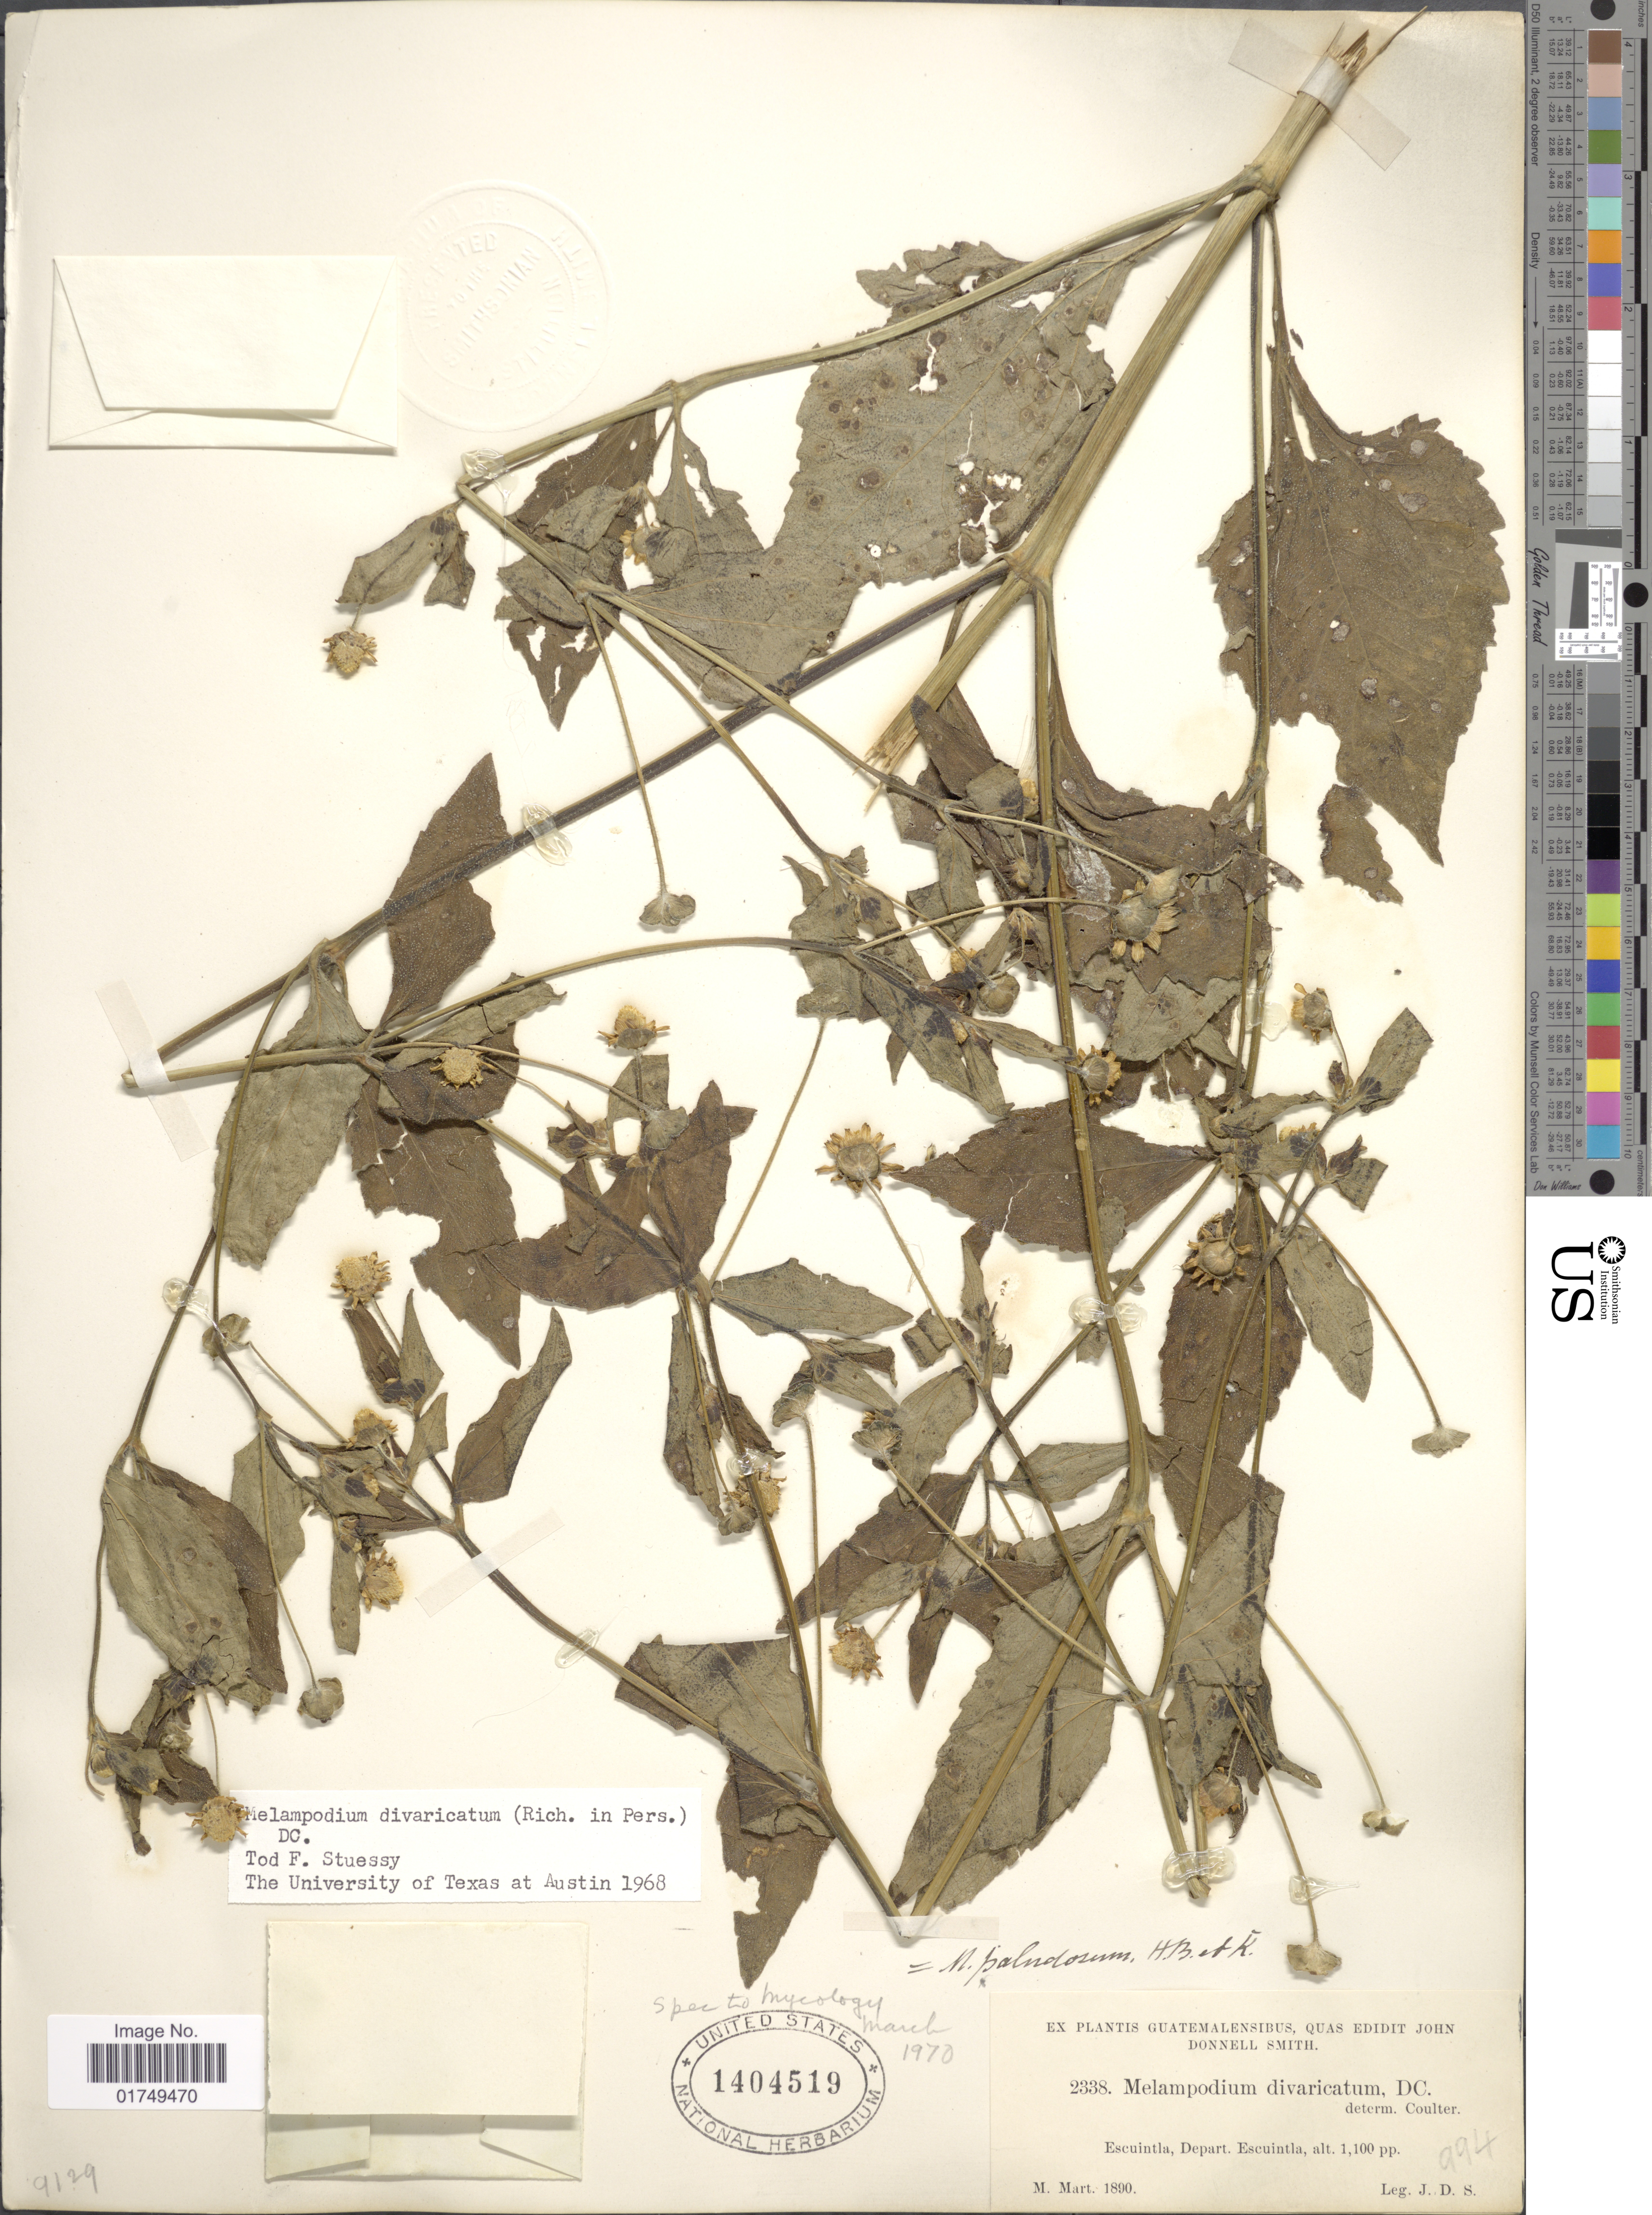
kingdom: Plantae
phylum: Tracheophyta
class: Magnoliopsida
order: Asterales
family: Asteraceae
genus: Melampodium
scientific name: Melampodium divaricatum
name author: (Rich.) DC.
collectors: J. Donnell Smith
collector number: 2338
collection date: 1890-03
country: Guatemala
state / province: Escuintla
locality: Depart. Escuintla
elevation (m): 335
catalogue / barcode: US 1404519